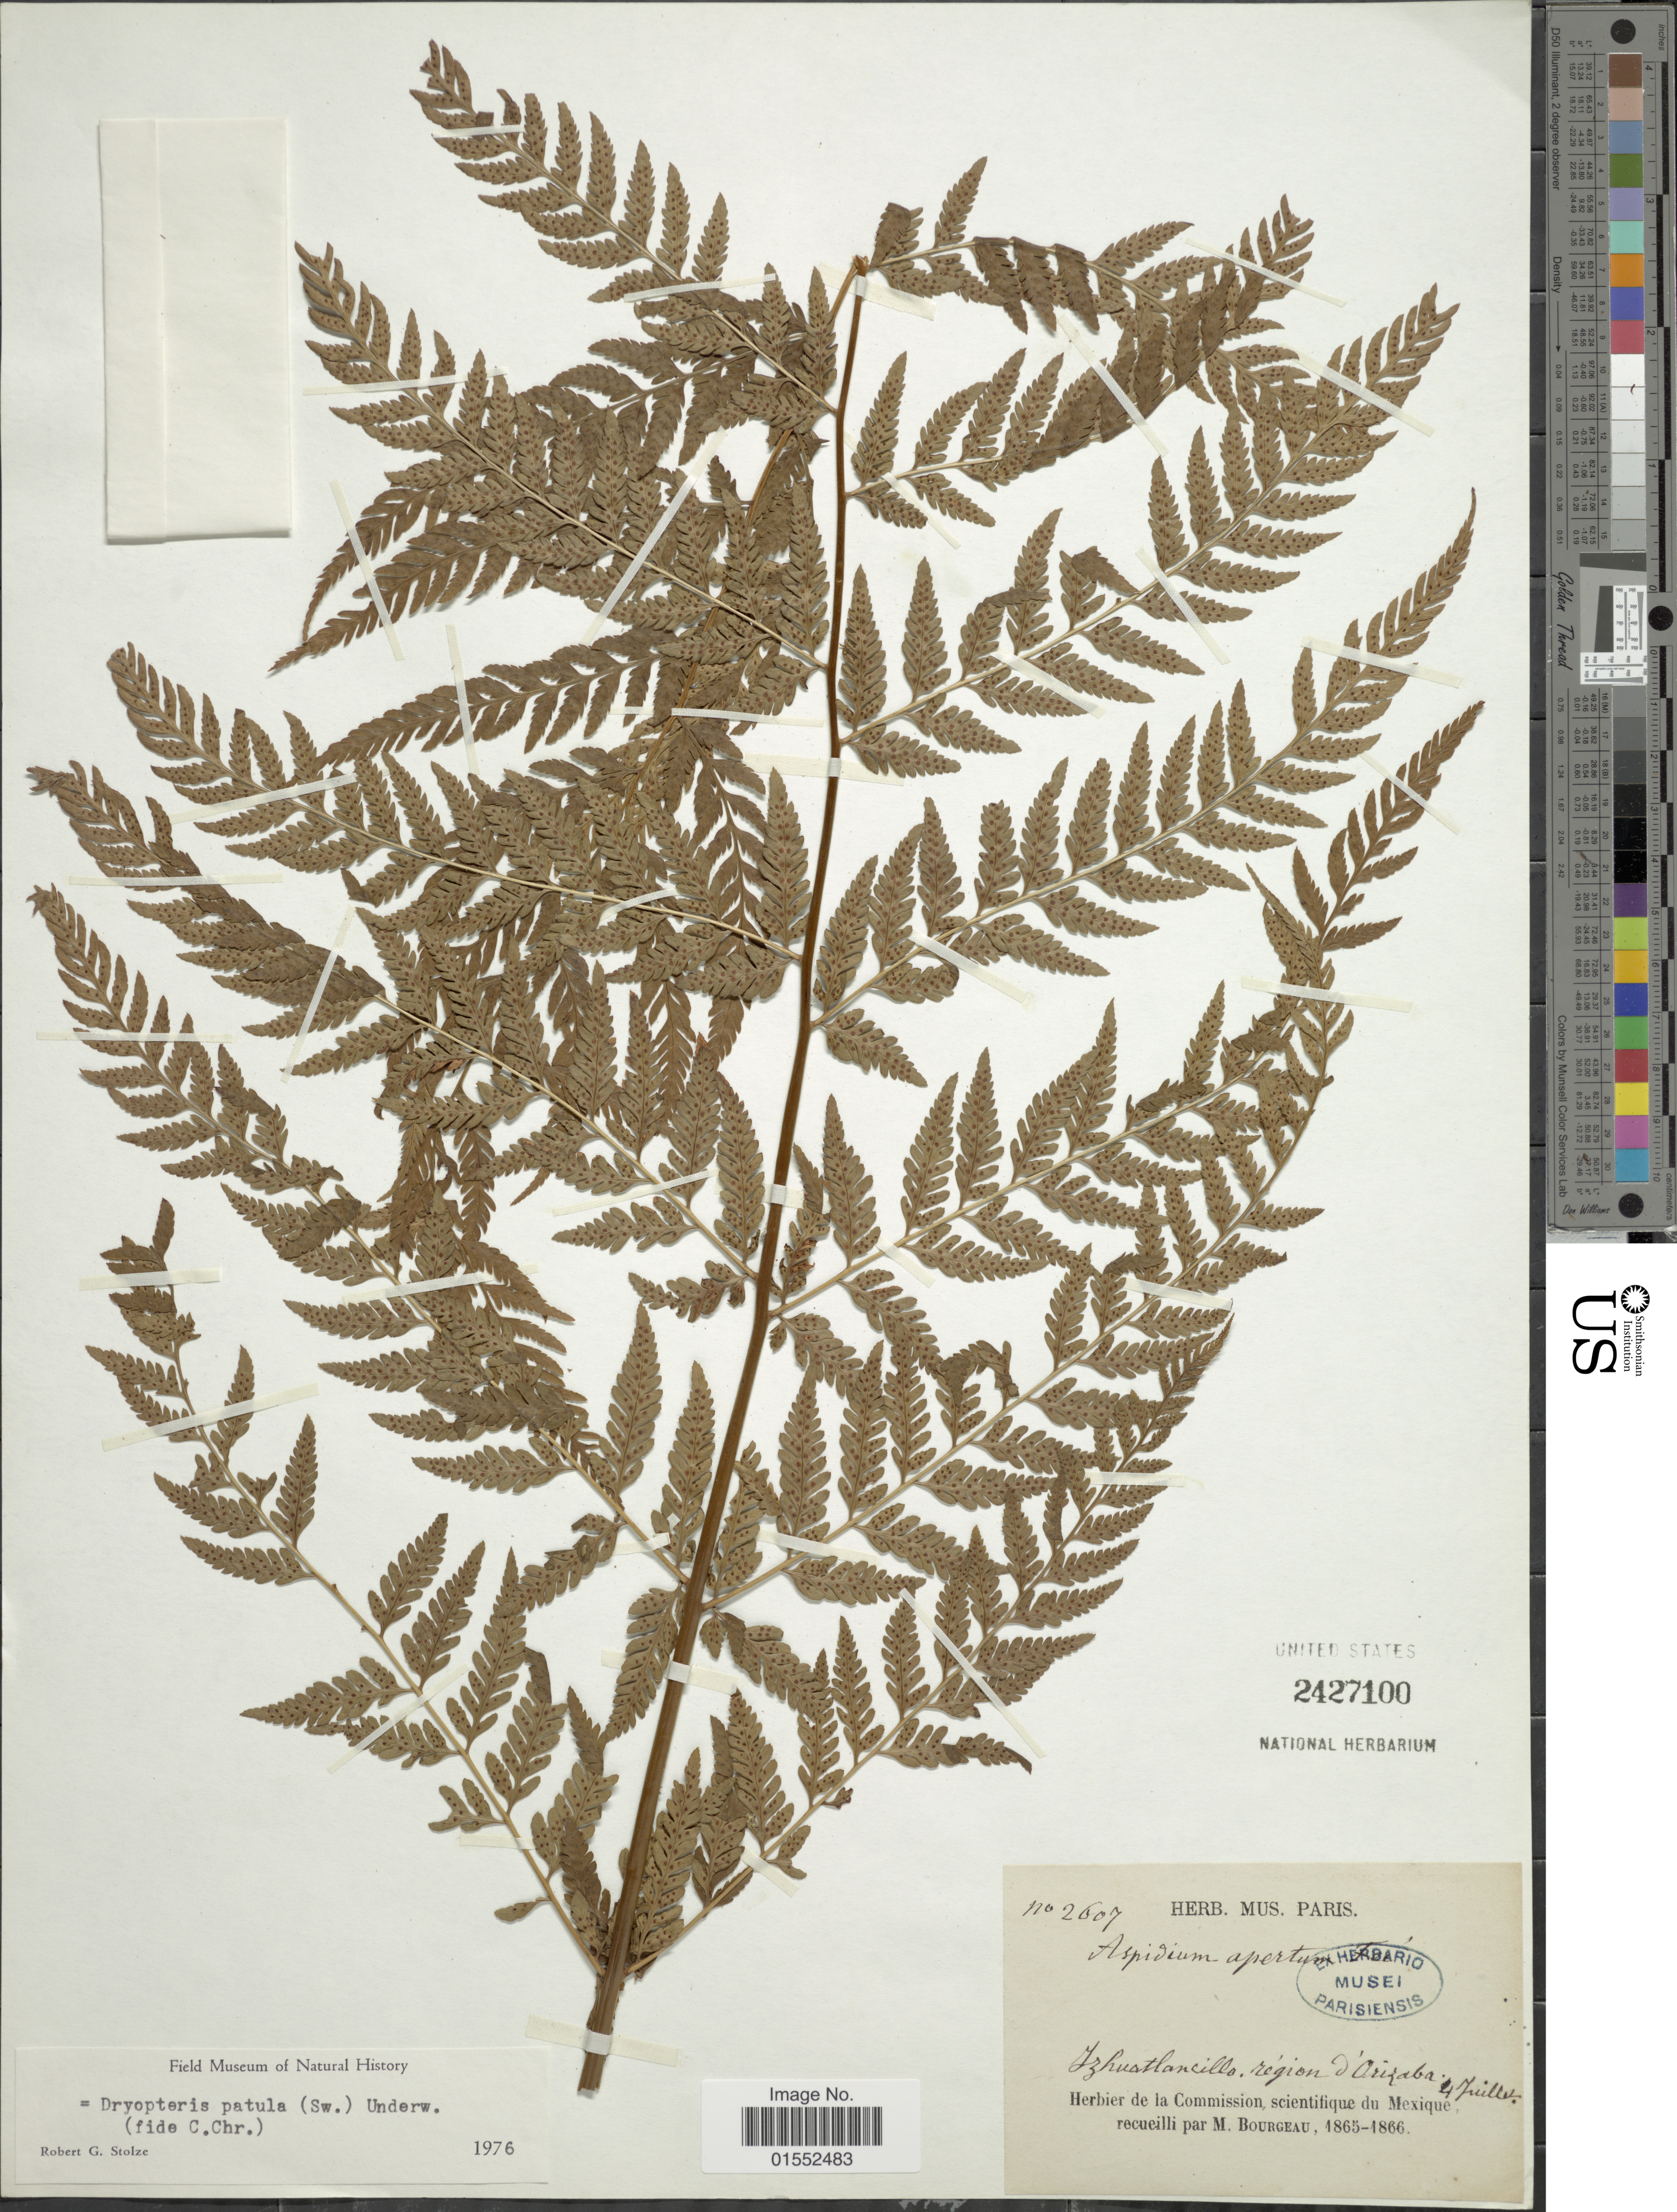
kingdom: Plantae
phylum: Tracheophyta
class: Polypodiopsida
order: Polypodiales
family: Dryopteridaceae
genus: Dryopteris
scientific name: Dryopteris patula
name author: (Sw.) Underw.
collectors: M. Bourgeau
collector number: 2607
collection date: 1865/1866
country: Mexico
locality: Izhuatlancillo, région d'Orizaba [Ixhuatlancillo, Orizaba region]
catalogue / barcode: US 2427100